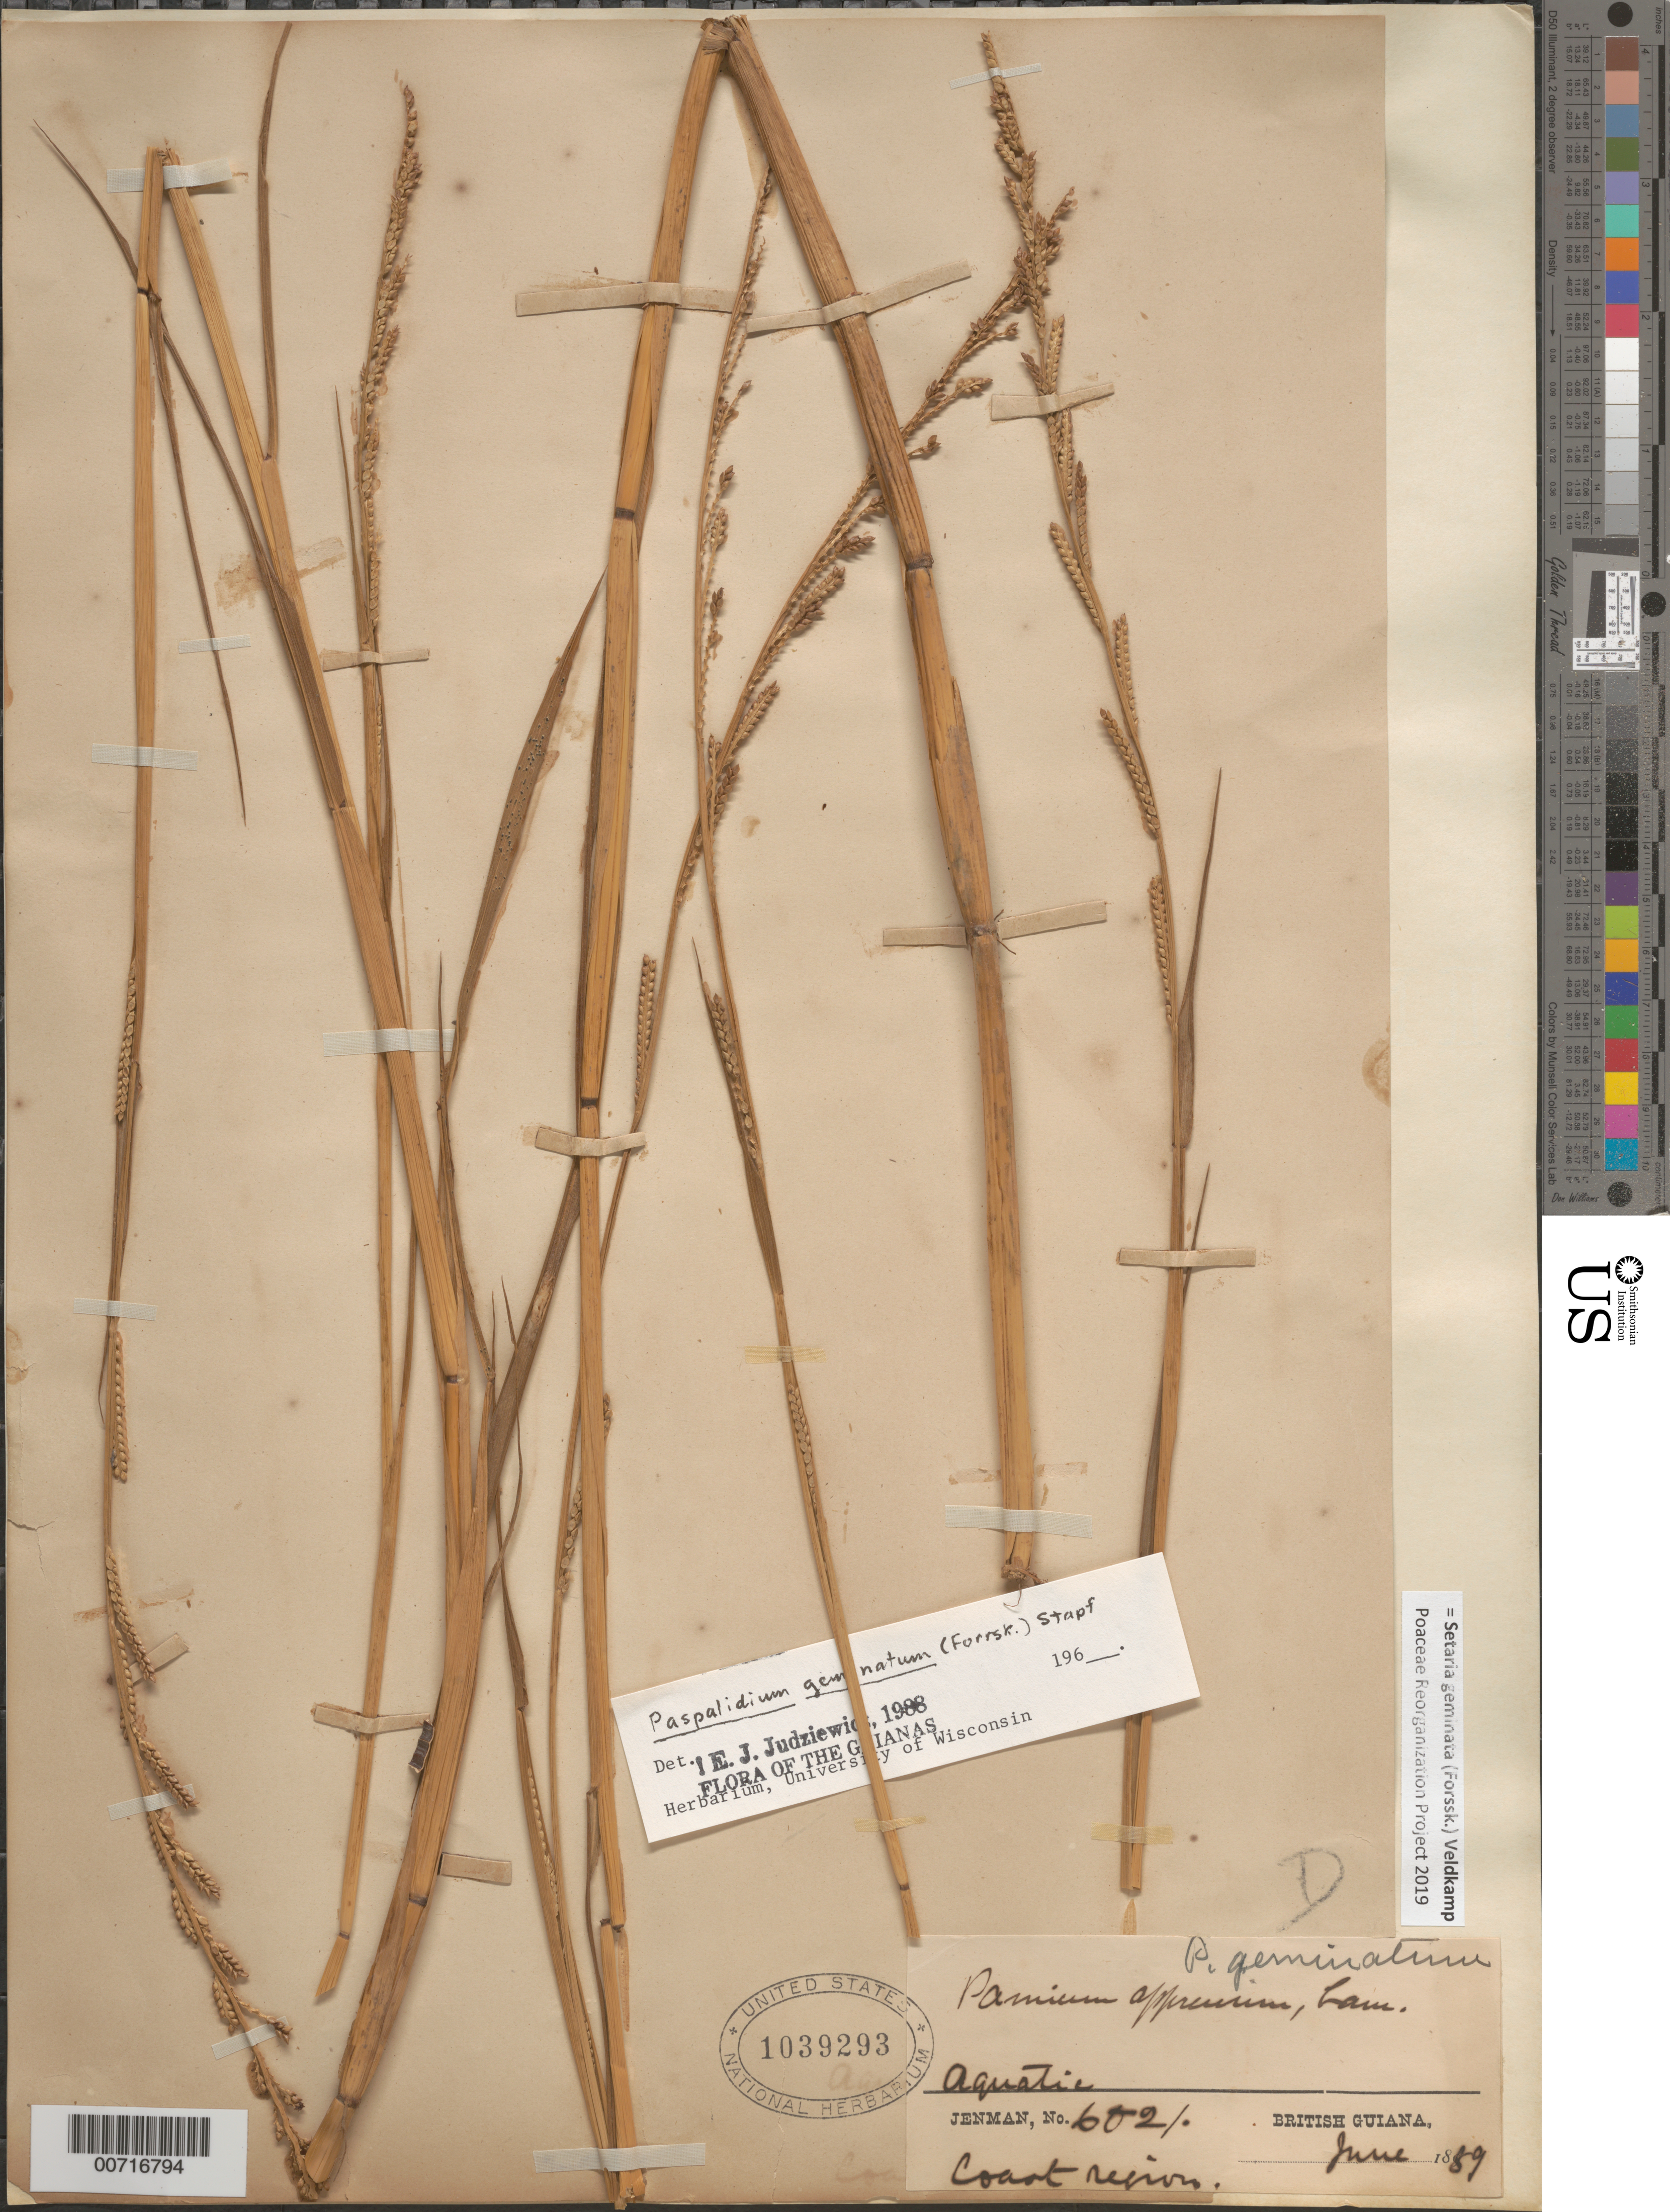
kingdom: Plantae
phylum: Tracheophyta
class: Liliopsida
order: Poales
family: Poaceae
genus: Setaria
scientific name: Setaria geminata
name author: (Forssk.) Veldkamp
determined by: Poaceae Reorganization Project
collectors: G. S. Jenman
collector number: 6021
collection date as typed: June 1889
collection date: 1889-06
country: Guyana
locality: Coast Region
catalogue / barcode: US 1039293